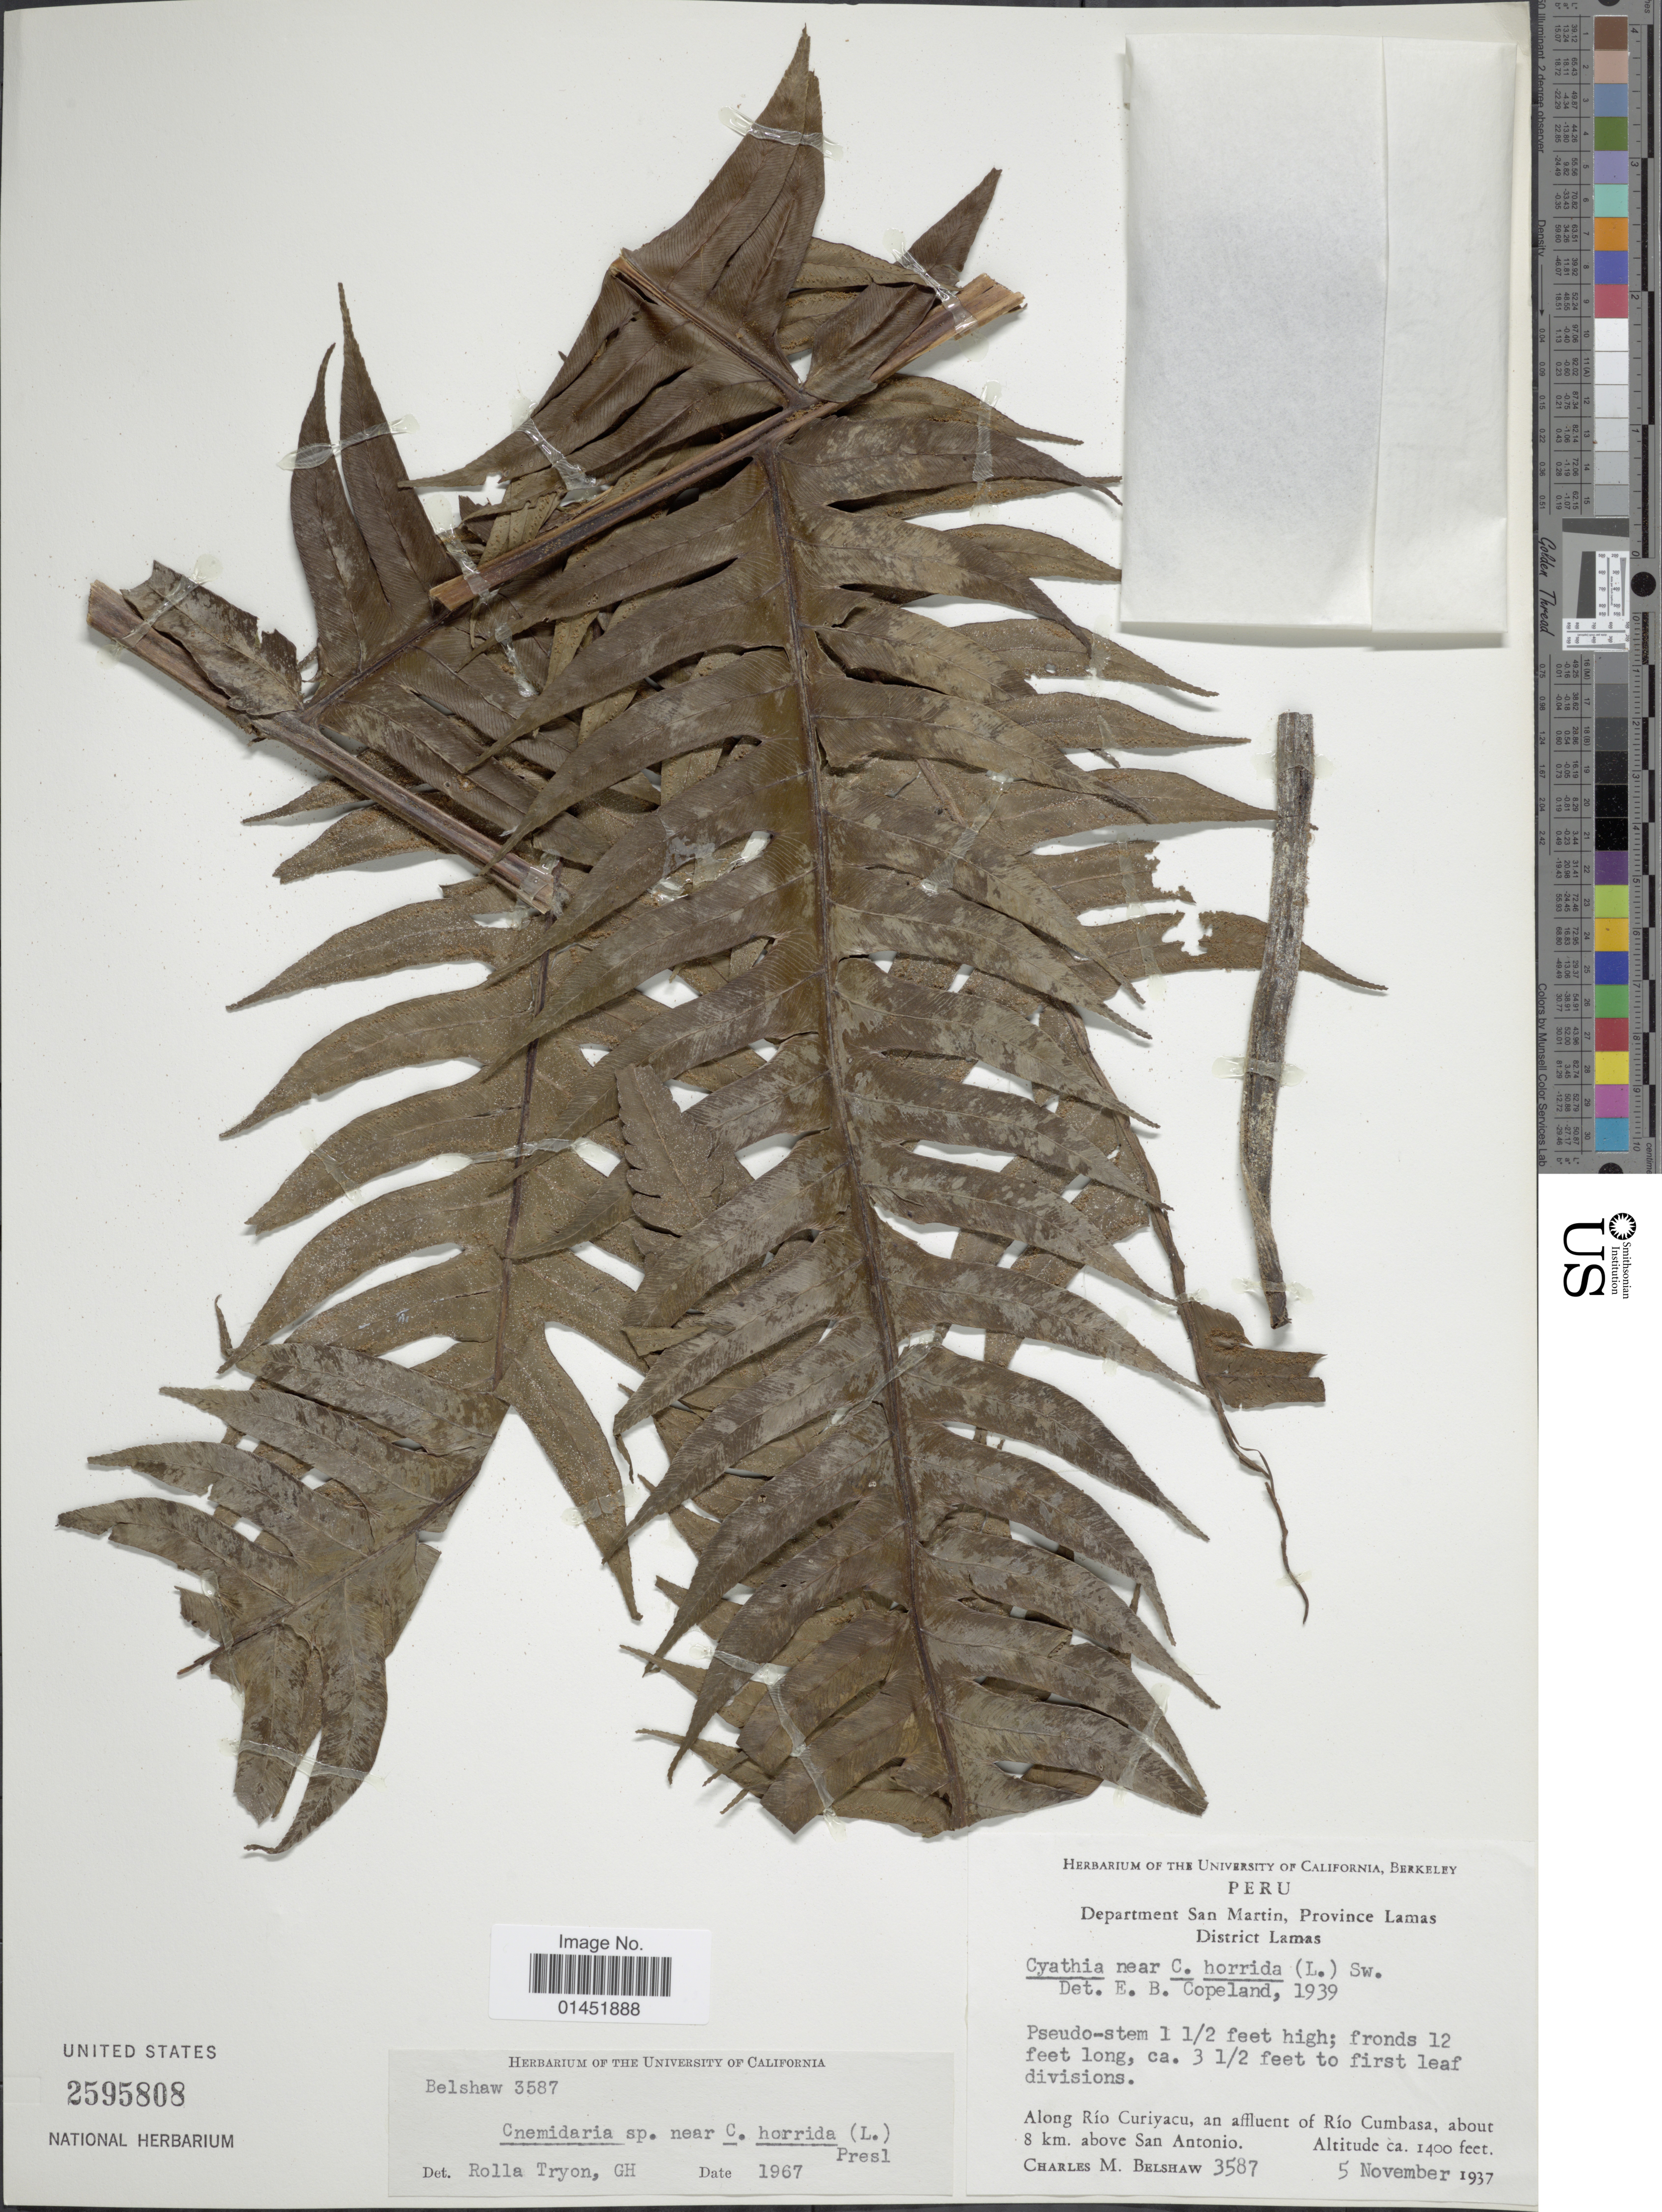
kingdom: Plantae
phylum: Tracheophyta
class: Polypodiopsida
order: Cyatheales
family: Cyatheaceae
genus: Cyathea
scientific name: Cyathea horrida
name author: (L.) Sm.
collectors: C. Shaw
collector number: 3587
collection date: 1937-11-05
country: Peru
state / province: San Martín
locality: Depatment San Martin, Province Lamas District Lamas, Along Río Curiyacu, an affluent of Río Cumbasa, about 8 km. above San Antonio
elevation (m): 427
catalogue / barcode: US 2595808